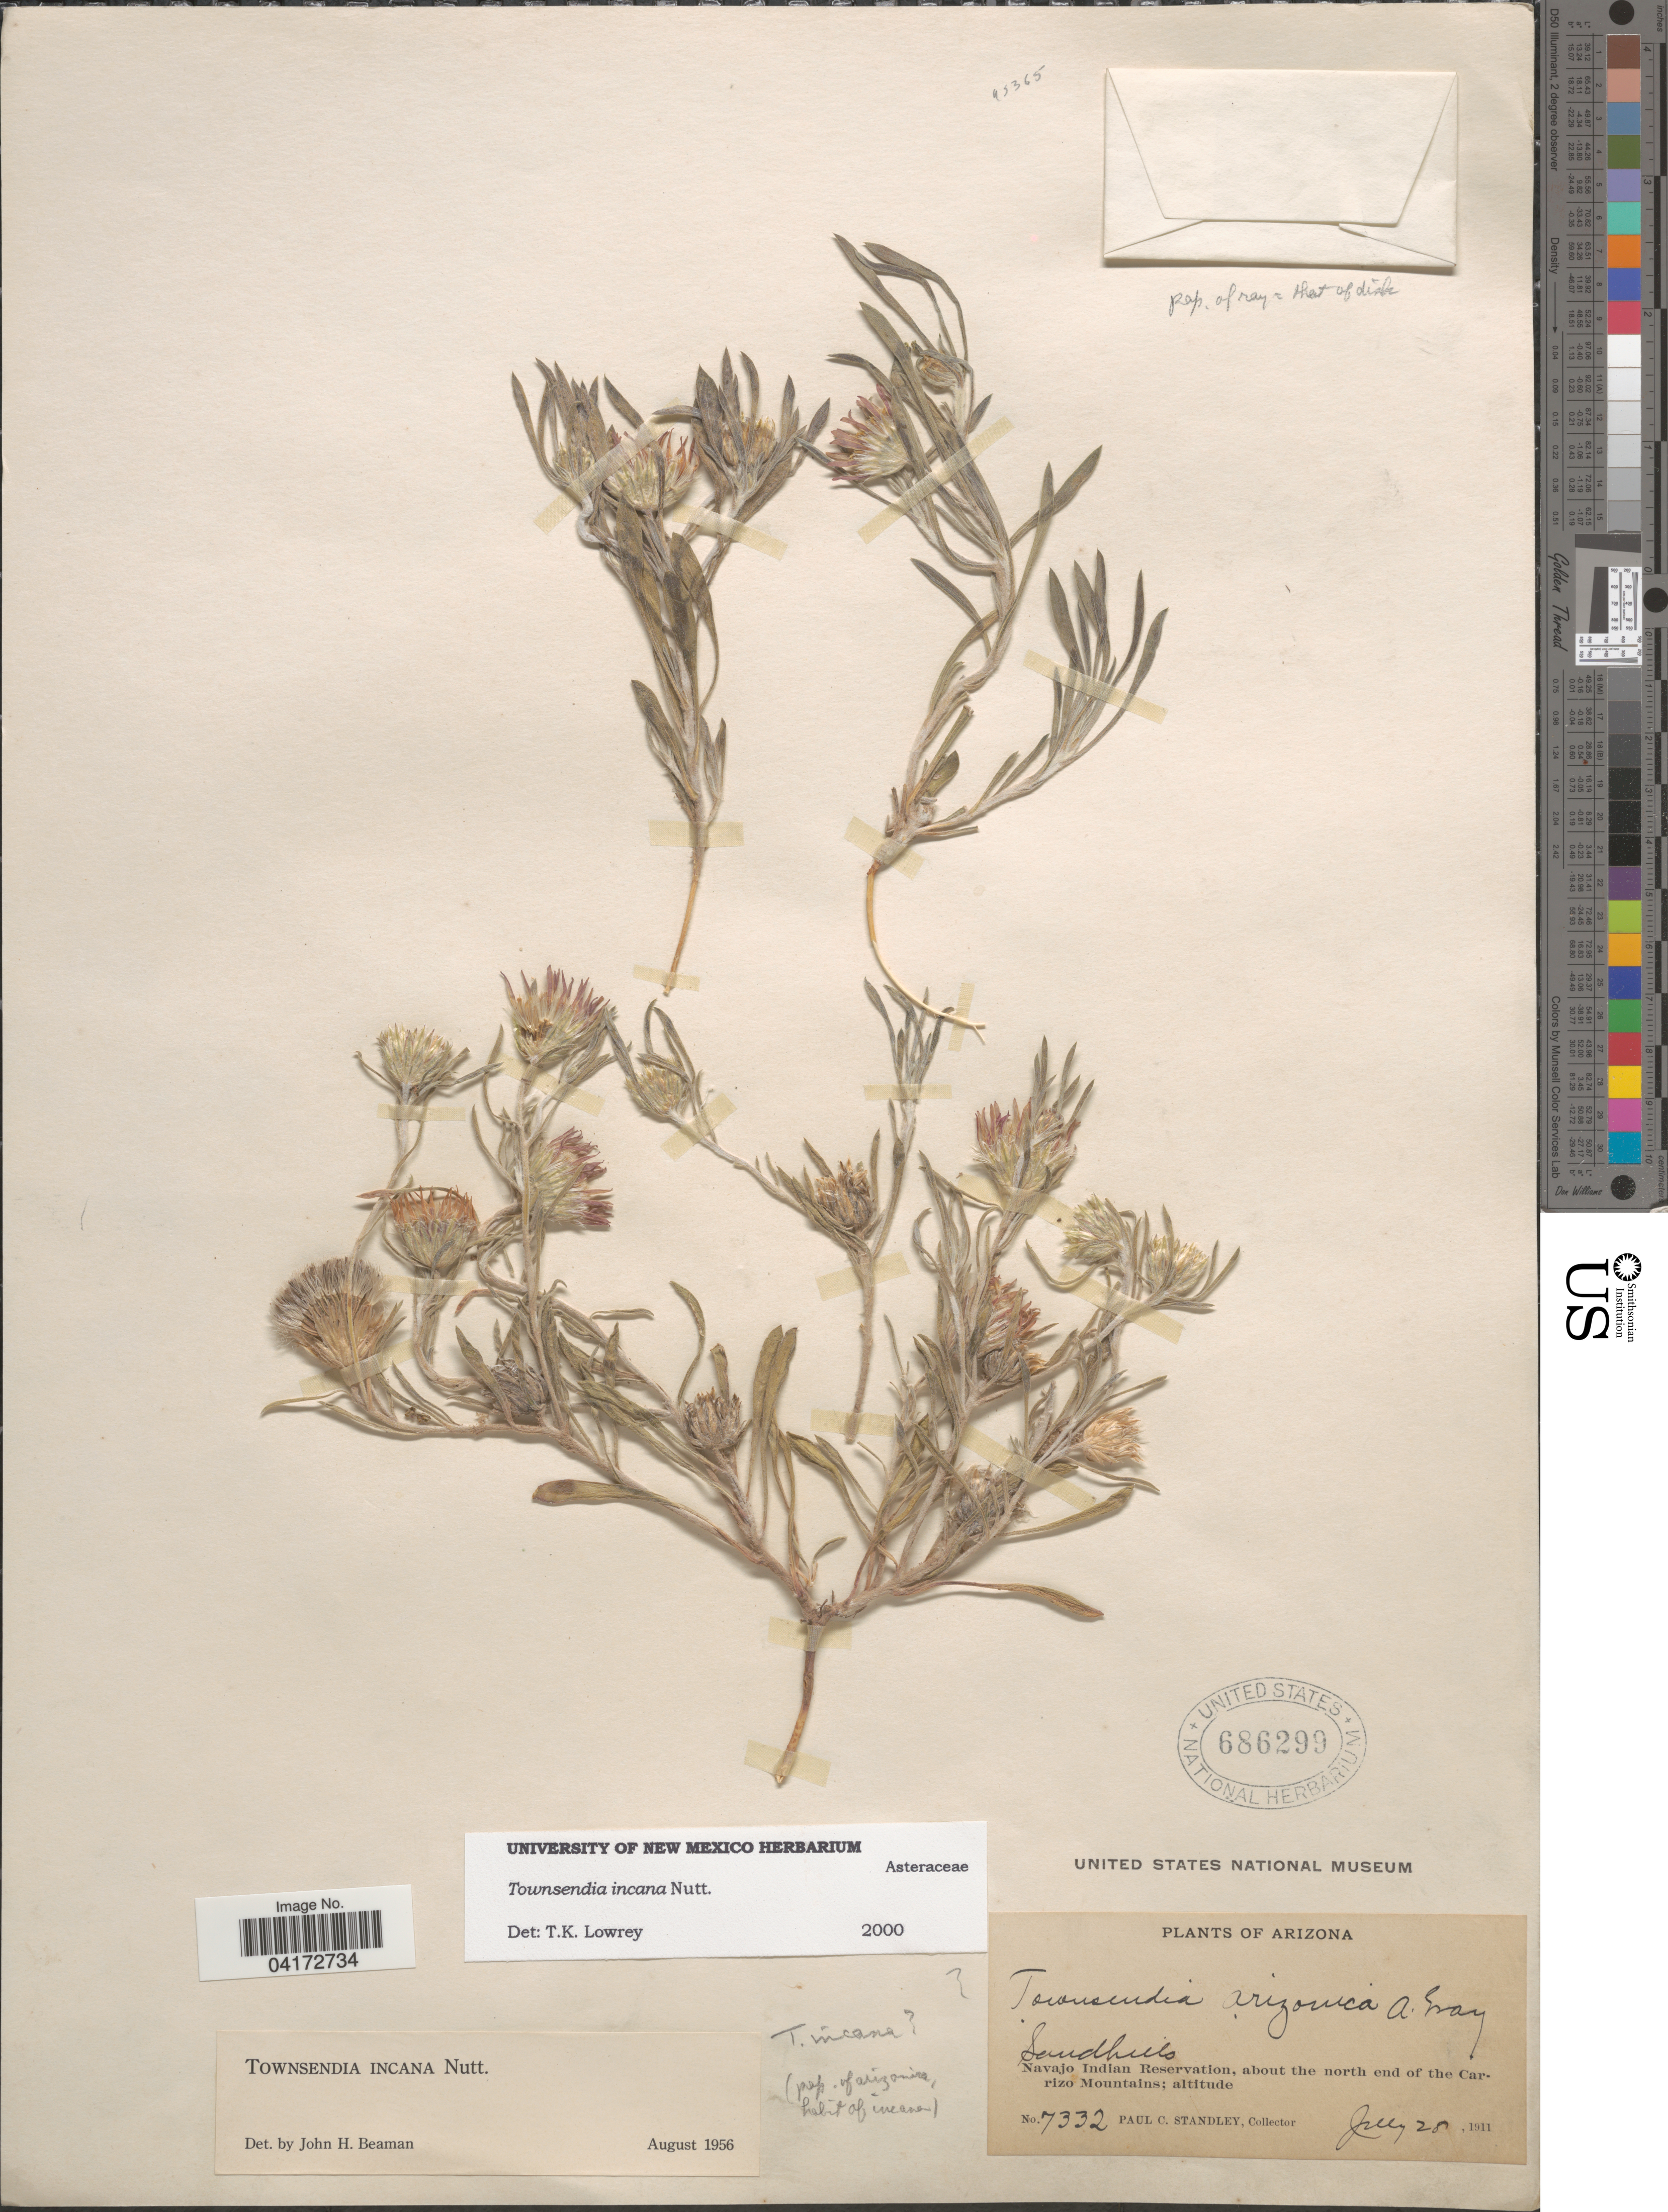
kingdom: Plantae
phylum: Tracheophyta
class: Magnoliopsida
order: Asterales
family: Asteraceae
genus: Townsendia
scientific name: Townsendia incana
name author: Nutt.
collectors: P. C. Standley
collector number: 7332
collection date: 1911-07-28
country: United States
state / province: Arizona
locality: Navajo Indian Reservation, about the north end of the Carrizo Mountains.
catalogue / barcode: US 686299